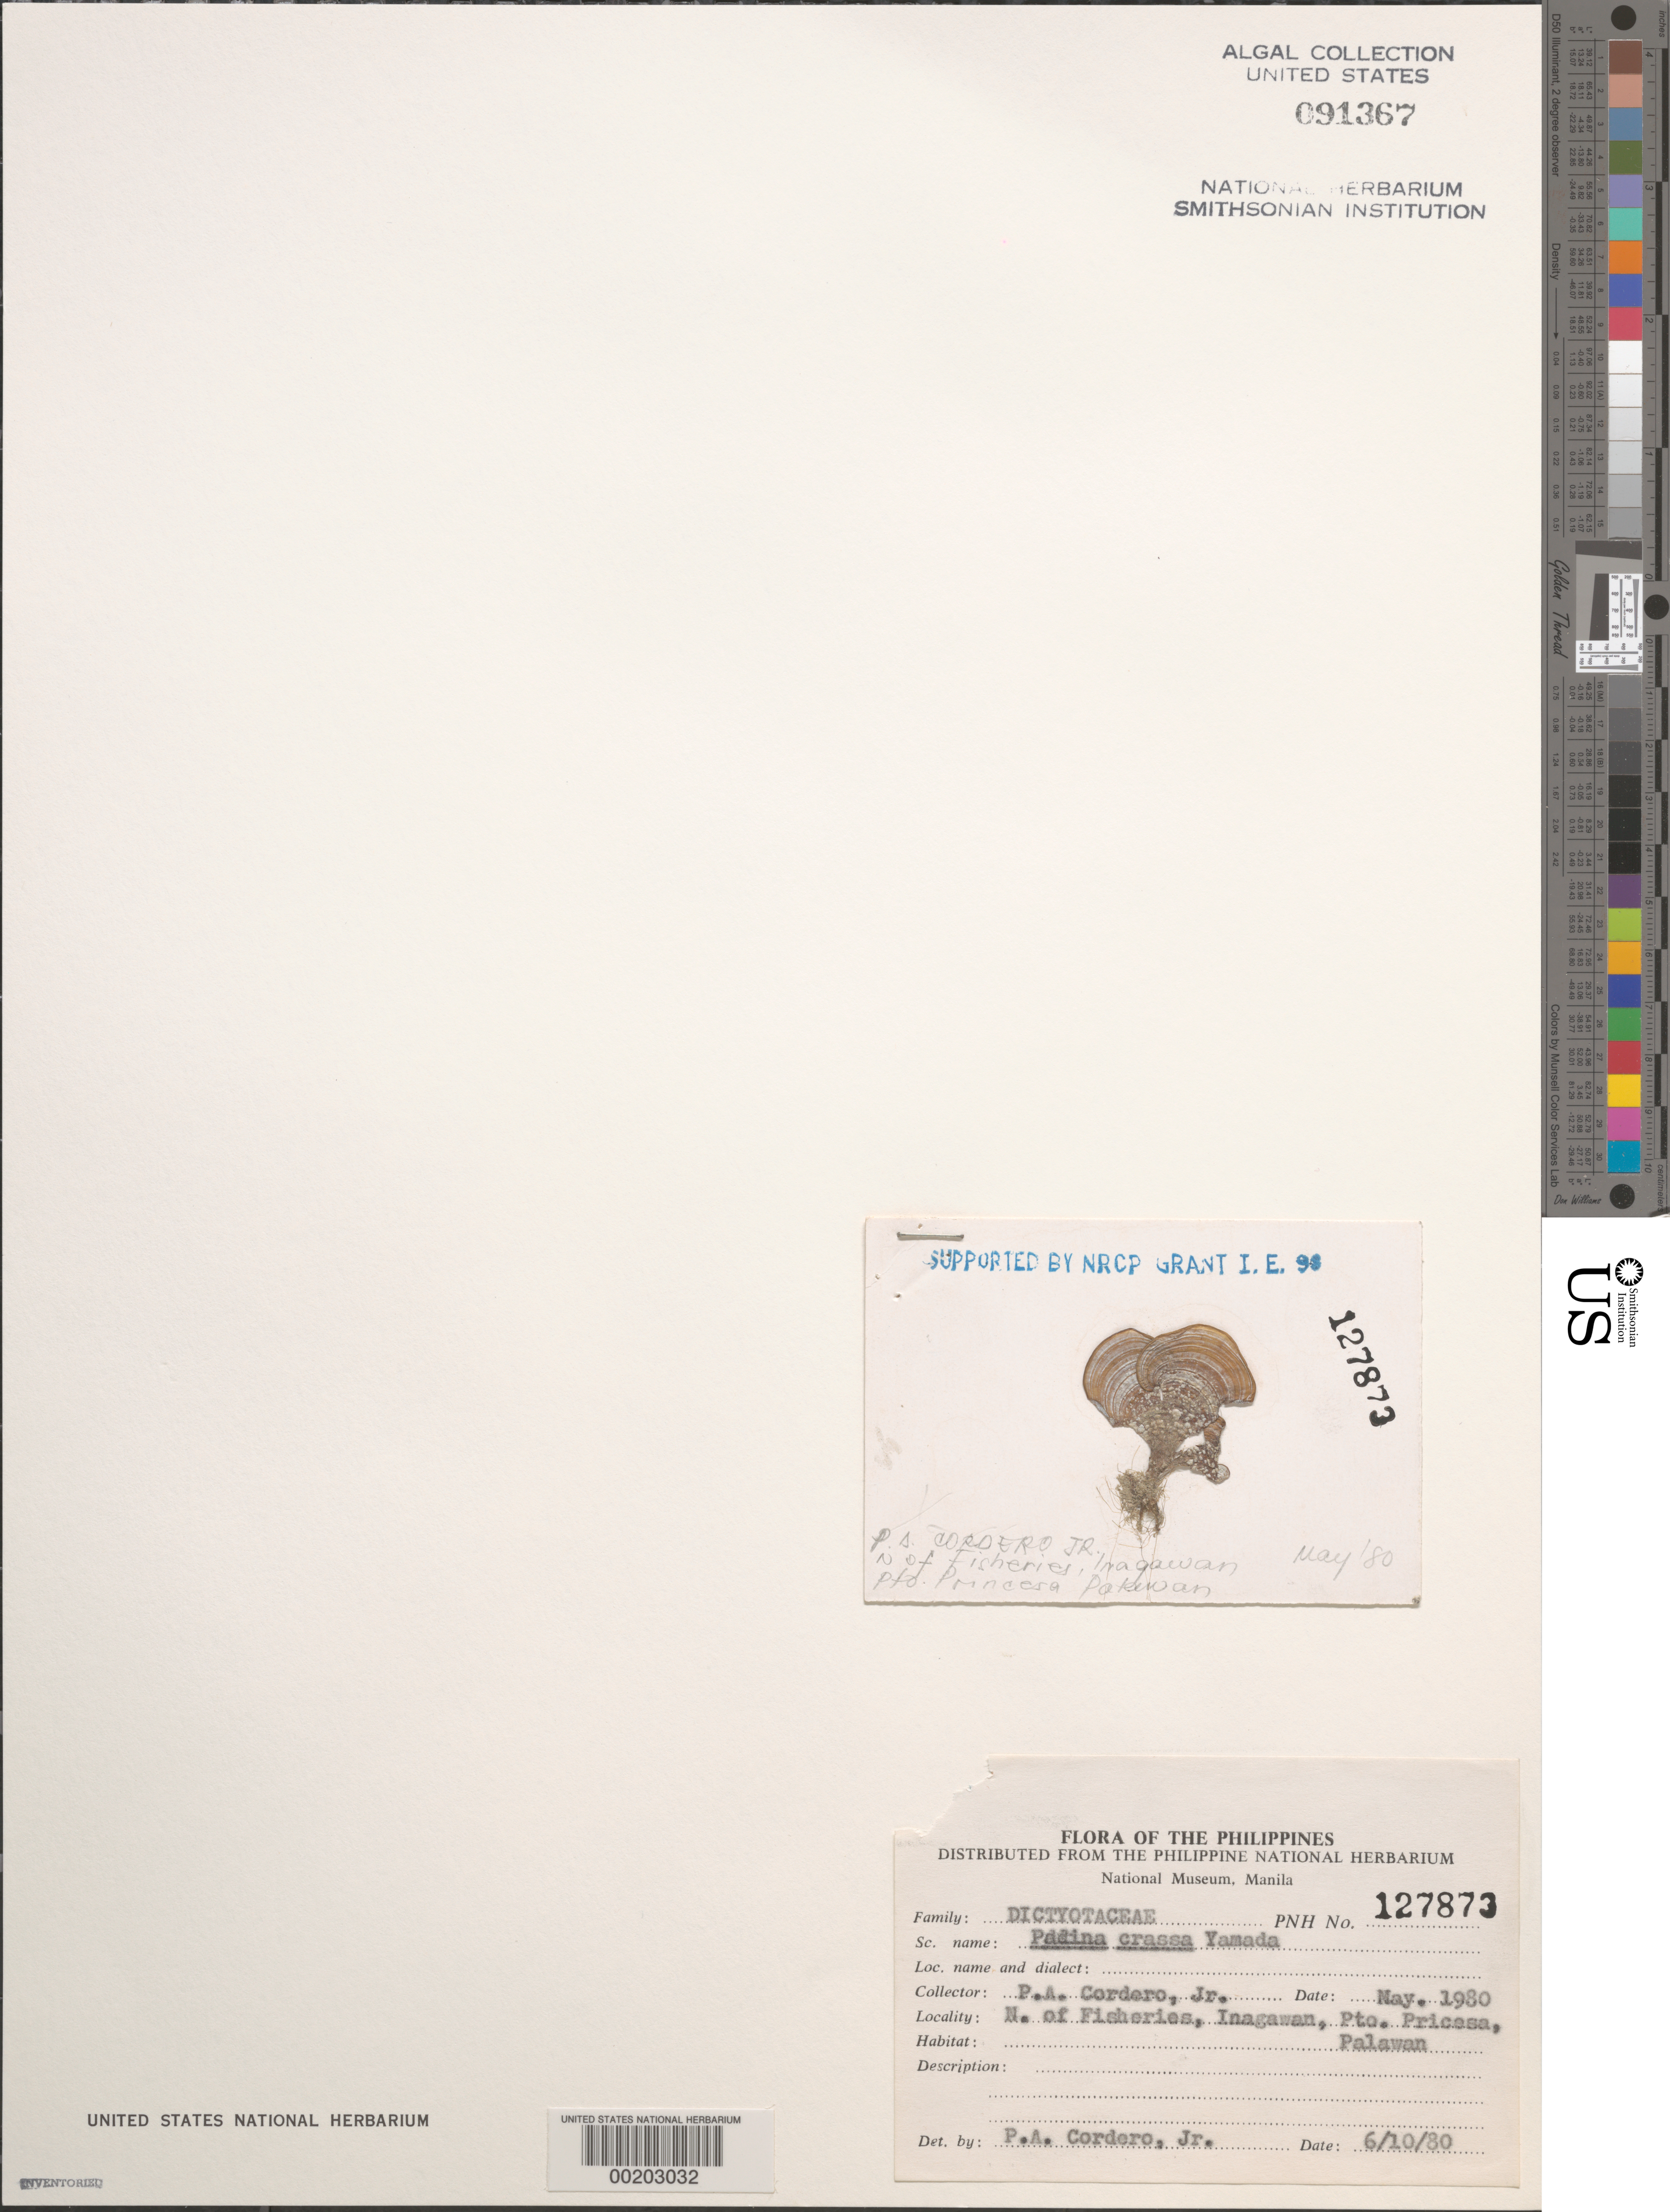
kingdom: Chromista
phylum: Ochrophyta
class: Phaeophyceae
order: Dictyotales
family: Dictyotaceae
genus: Padina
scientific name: Padina gymnospora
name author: (Kütz.) O.G. Sond.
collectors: P. A. Cordero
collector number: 127873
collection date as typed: May 1980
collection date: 1980-05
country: Philippines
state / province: Mimaropa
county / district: Palawan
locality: Inagawan, puerto princesa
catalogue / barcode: US 91367